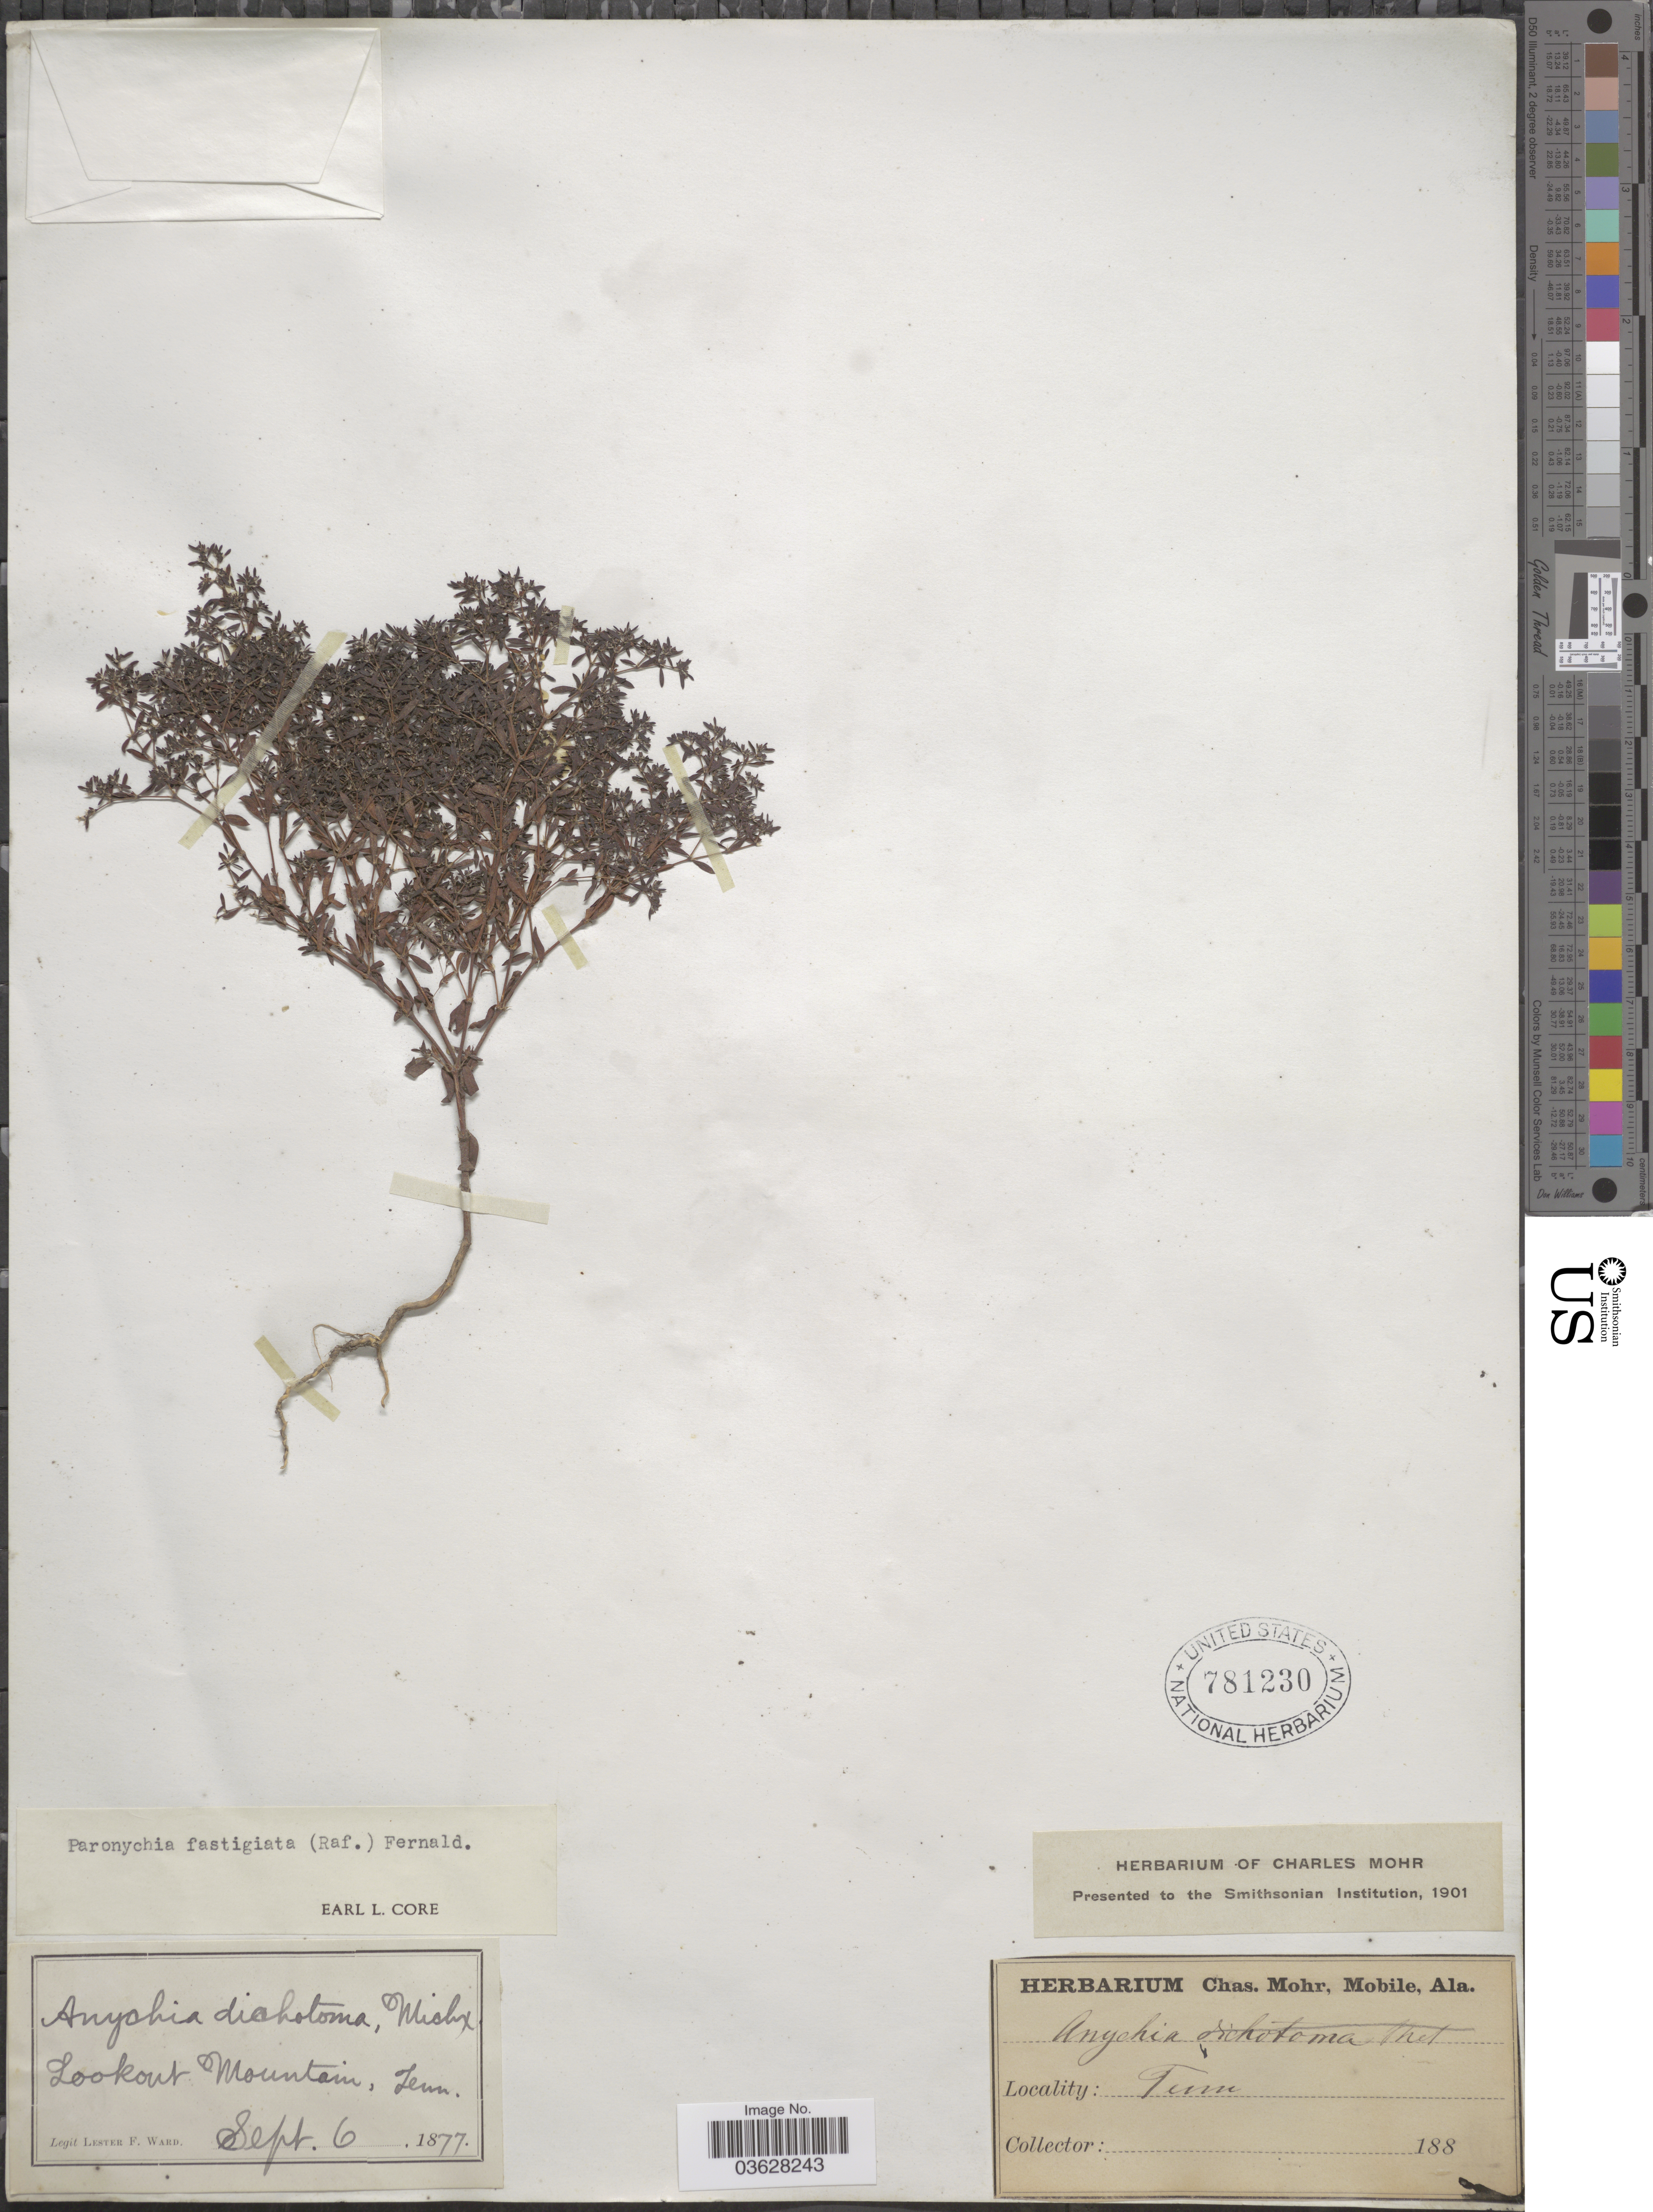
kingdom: Plantae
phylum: Tracheophyta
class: Magnoliopsida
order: Caryophyllales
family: Caryophyllaceae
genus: Paronychia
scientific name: Paronychia fastigiata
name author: (Raf.) Fernald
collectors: L. F. Ward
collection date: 1877-09-06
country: United States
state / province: Tennessee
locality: Lookout Mountain.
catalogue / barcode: US 781230